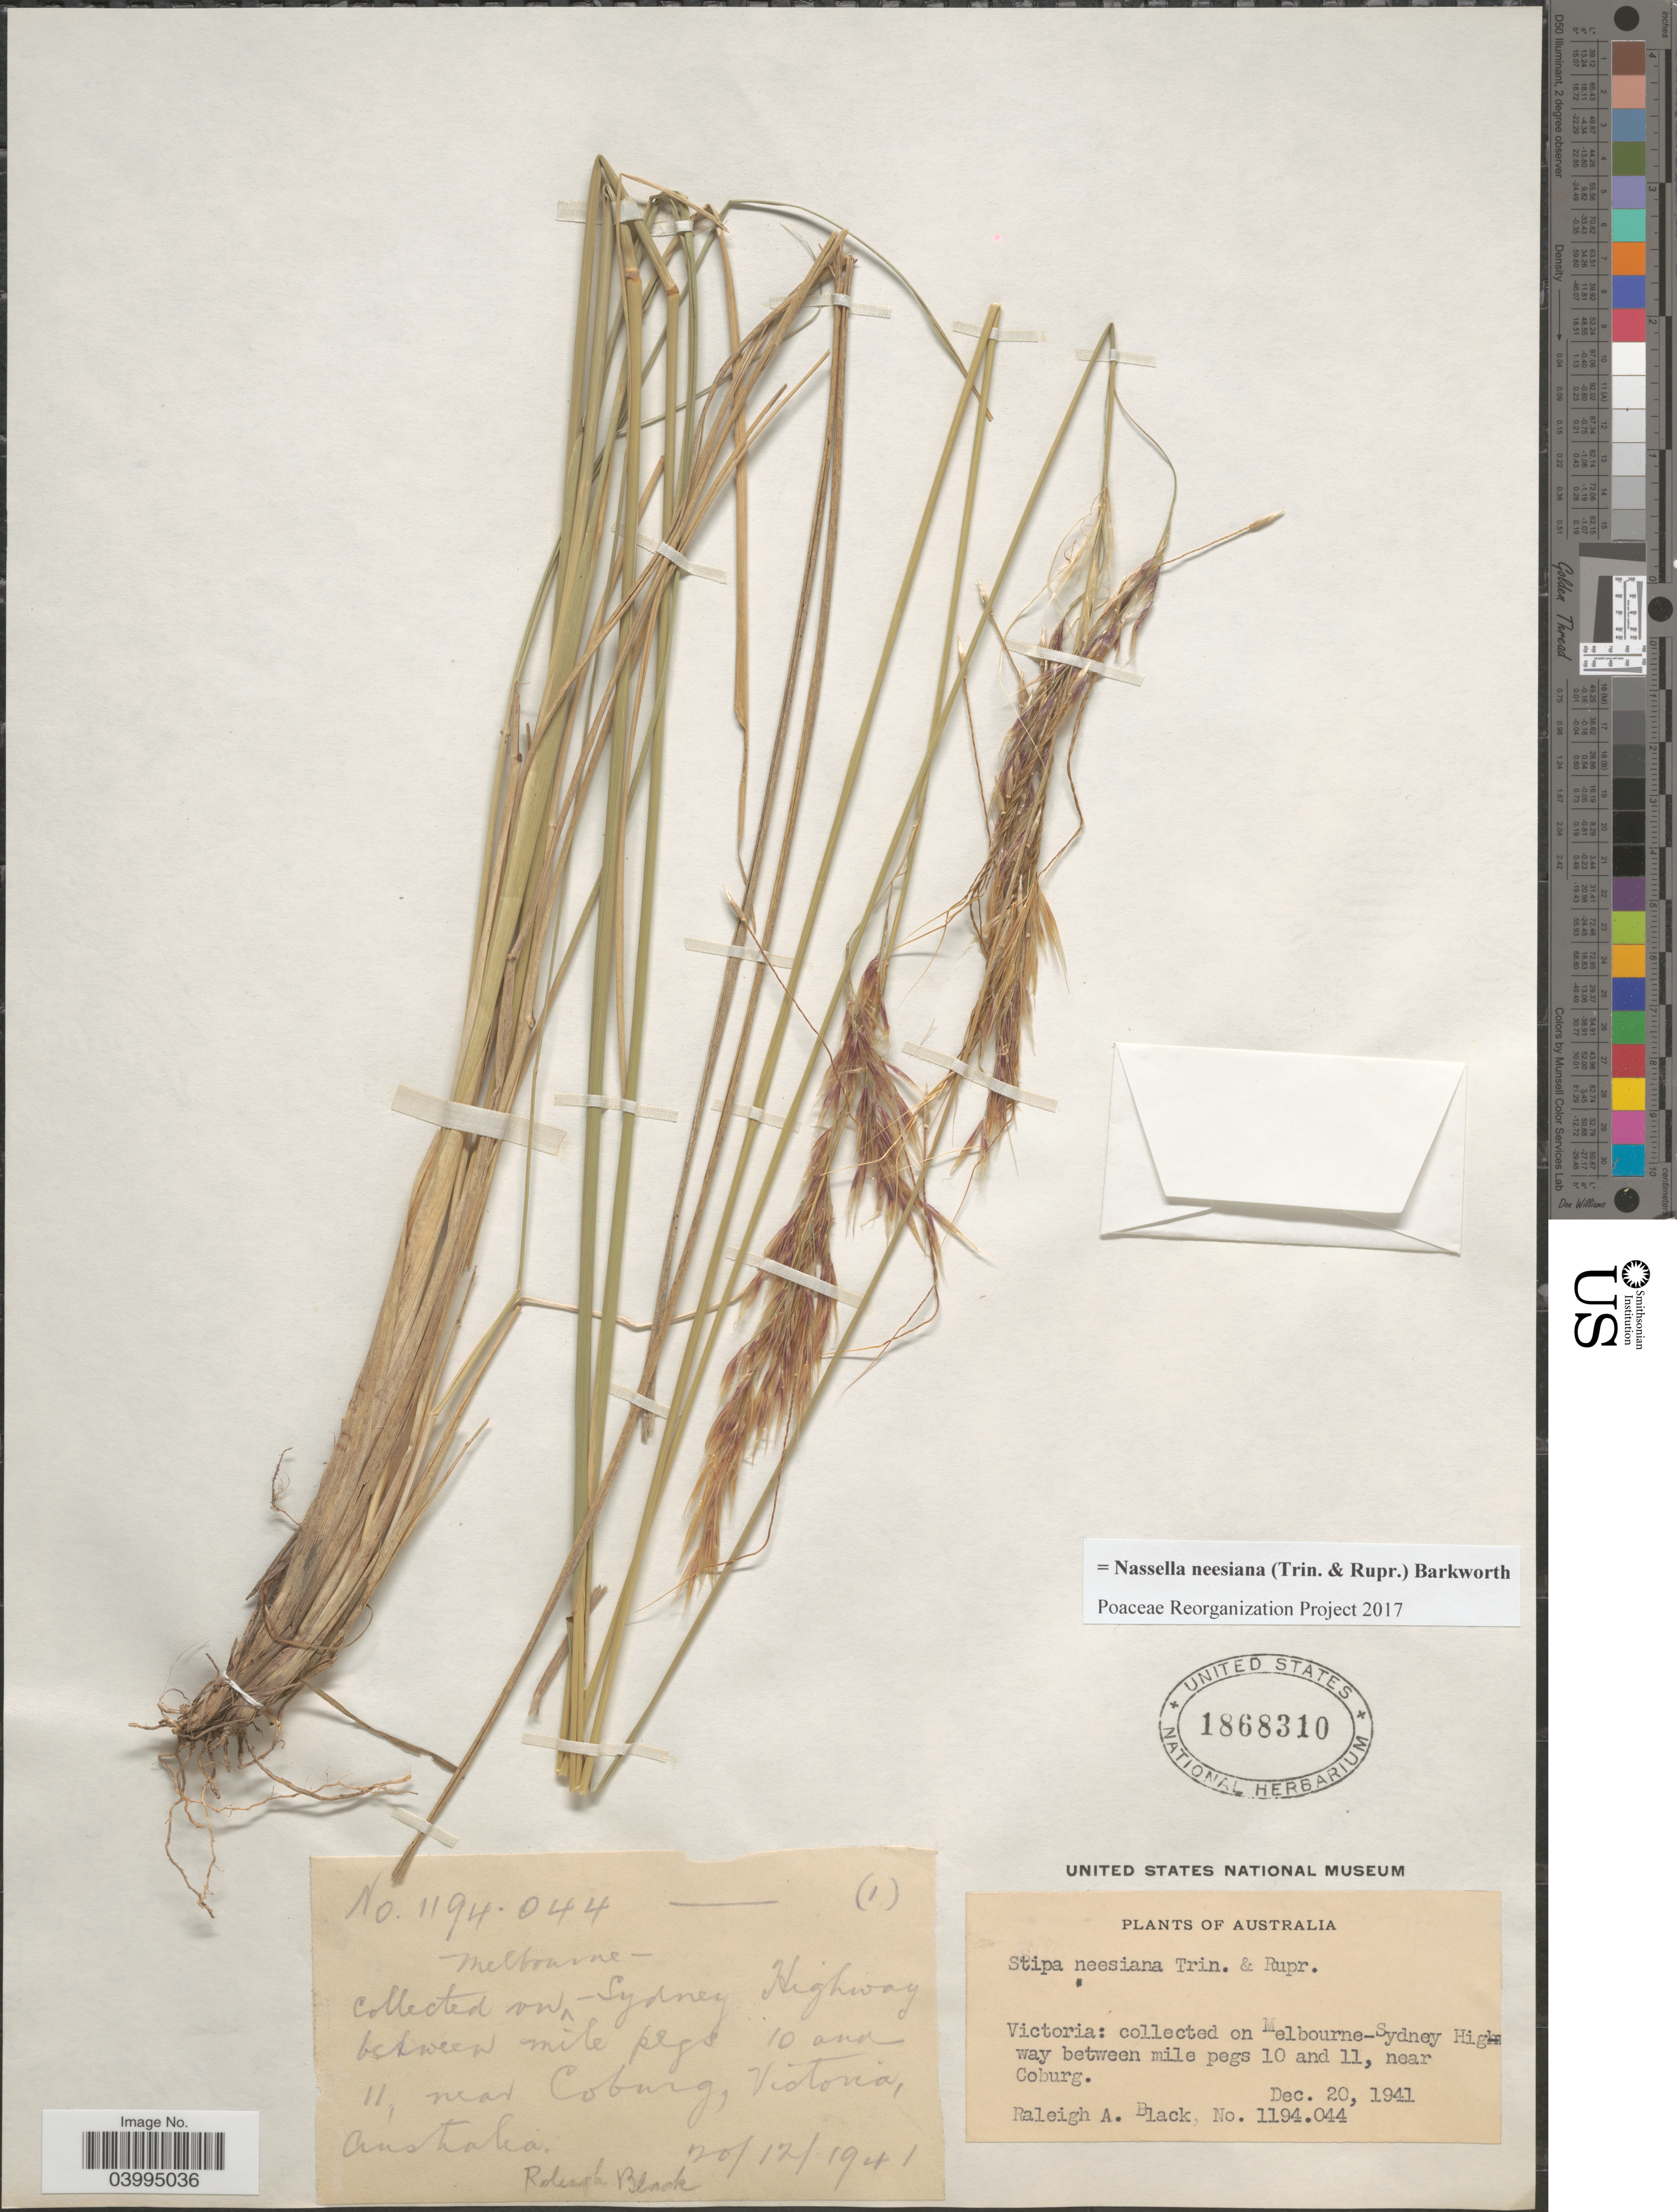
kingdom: Plantae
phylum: Tracheophyta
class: Liliopsida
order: Poales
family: Poaceae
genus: Nassella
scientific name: Nassella neesiana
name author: (Trin. & Rupr.) Barkworth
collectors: R. A. Black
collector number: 1194.044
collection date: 1941-12-20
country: Australia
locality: Victoria: on Melbourne-sydney Highway between mile pegs 10 and 11, near Coburg.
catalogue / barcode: US 1868310